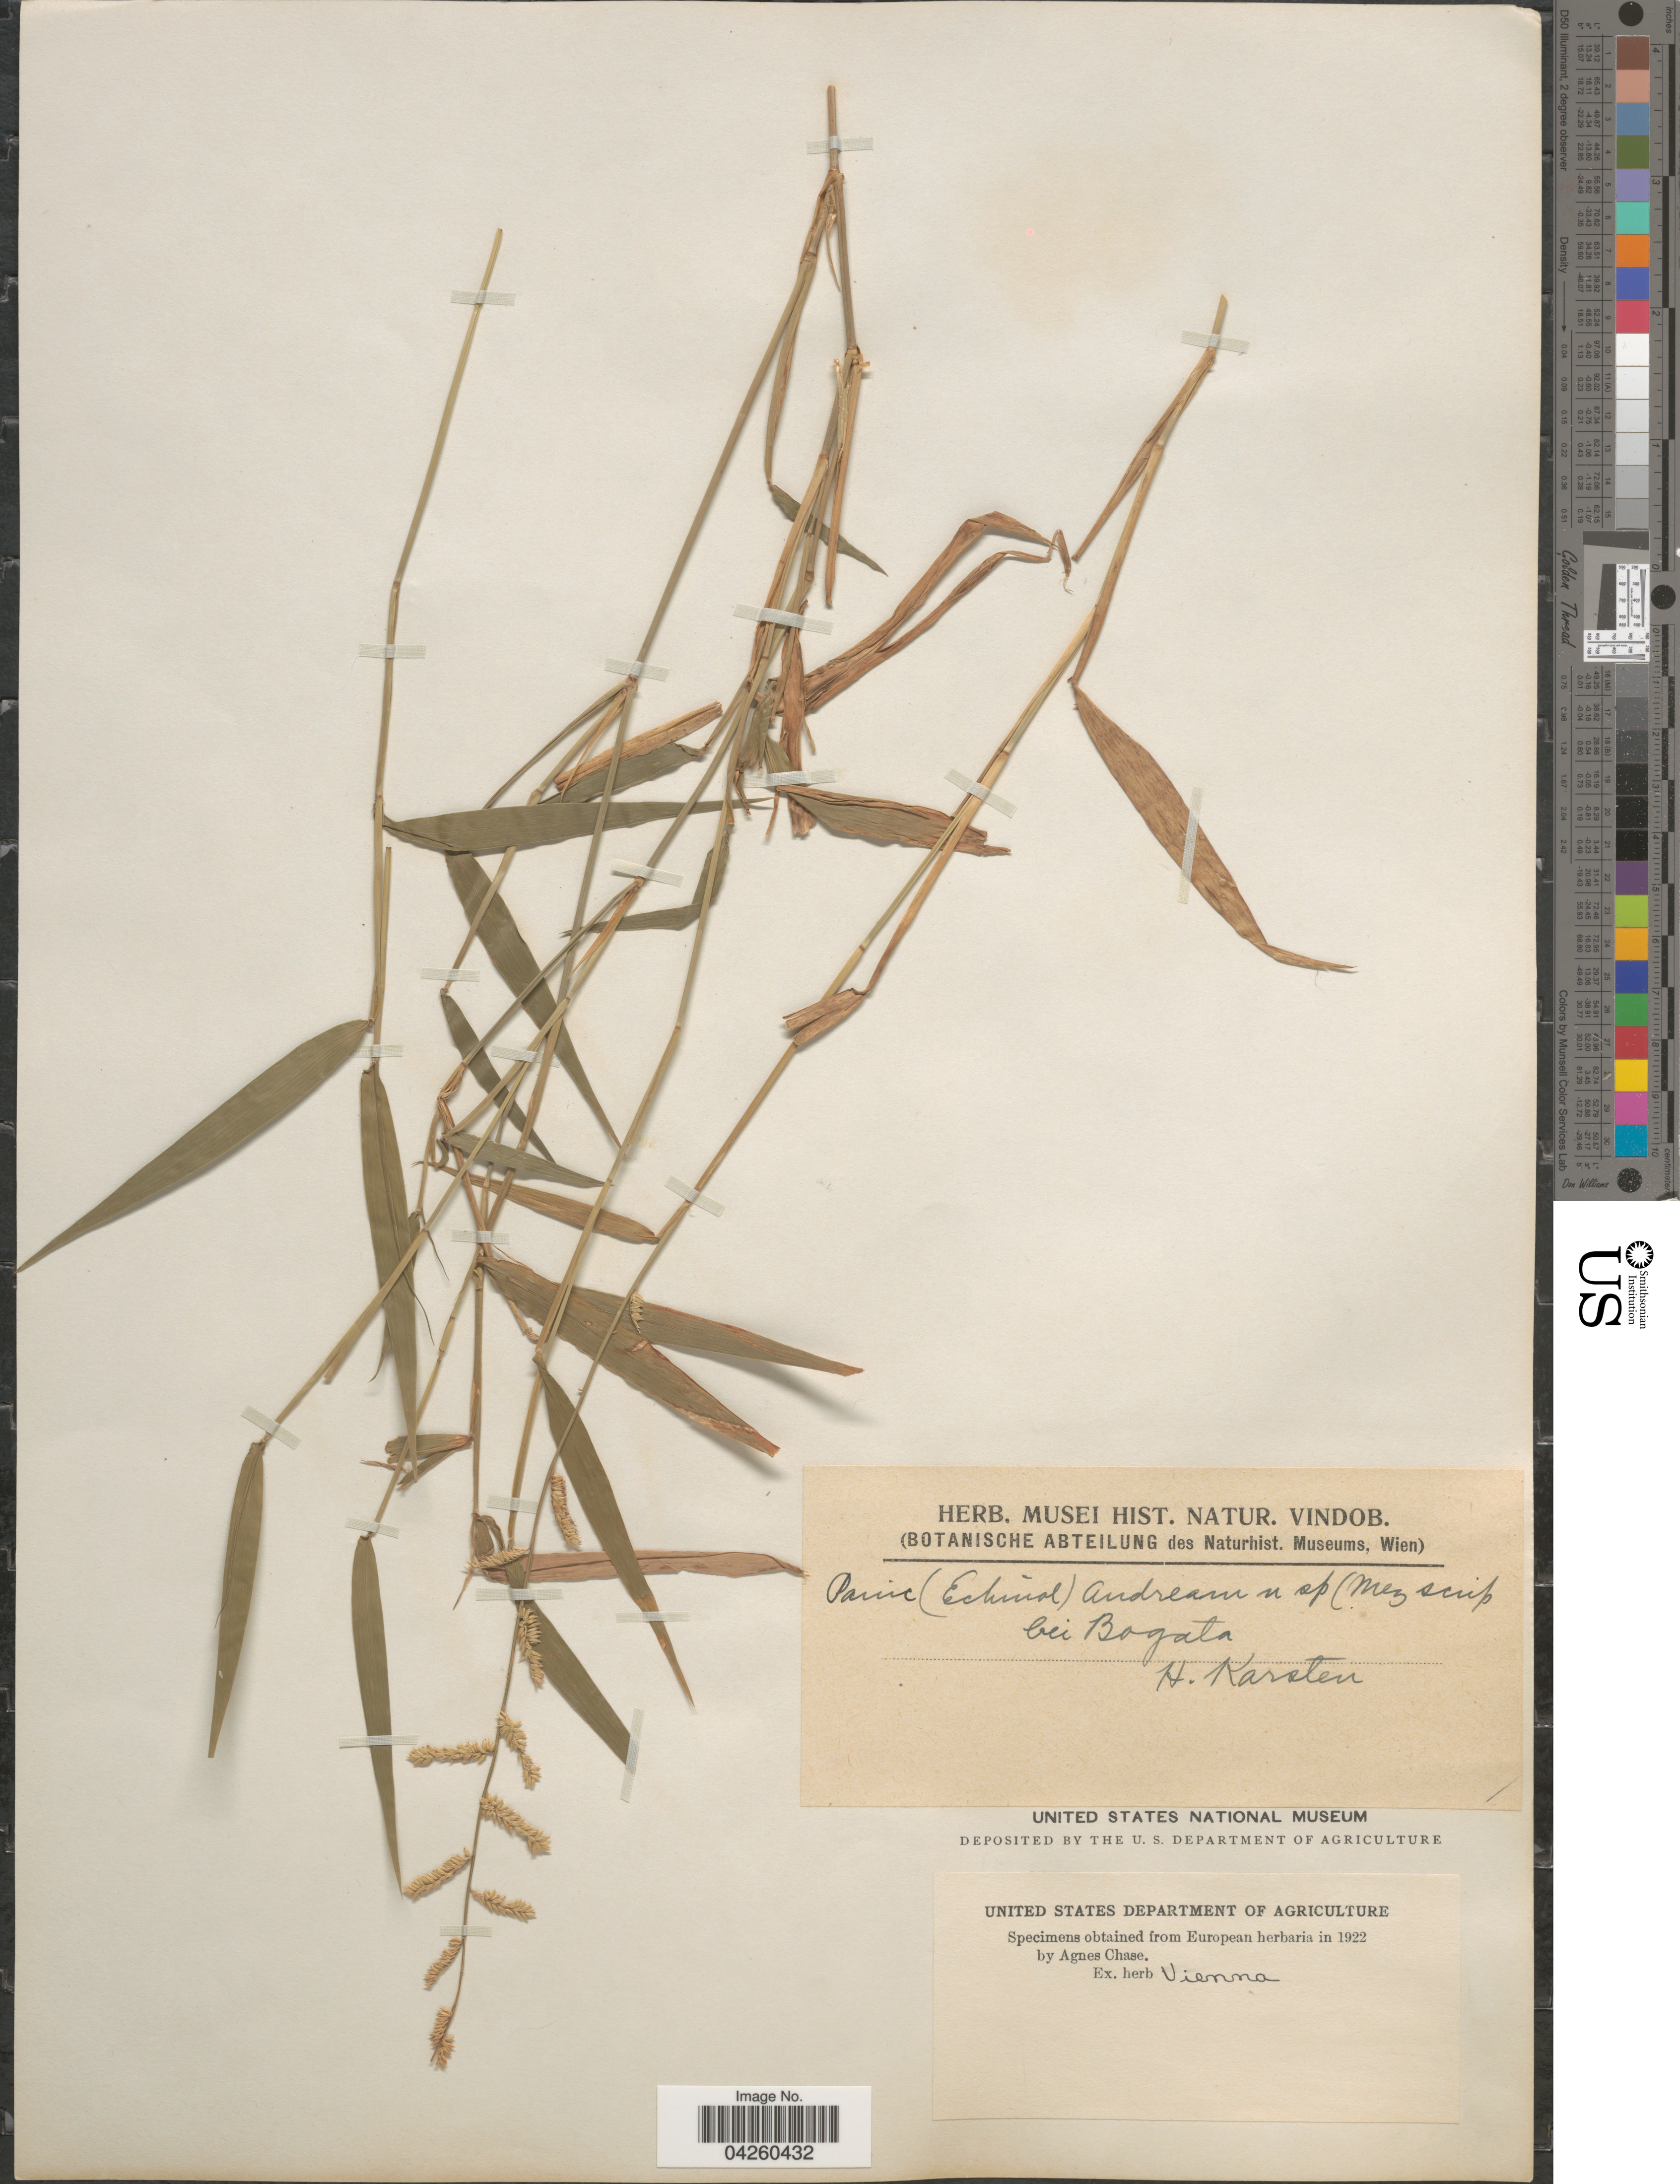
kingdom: Plantae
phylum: Tracheophyta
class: Liliopsida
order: Poales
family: Poaceae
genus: Ocellochloa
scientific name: Ocellochloa andreana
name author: (Mez) Zuloaga & Morrone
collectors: H. Karsten